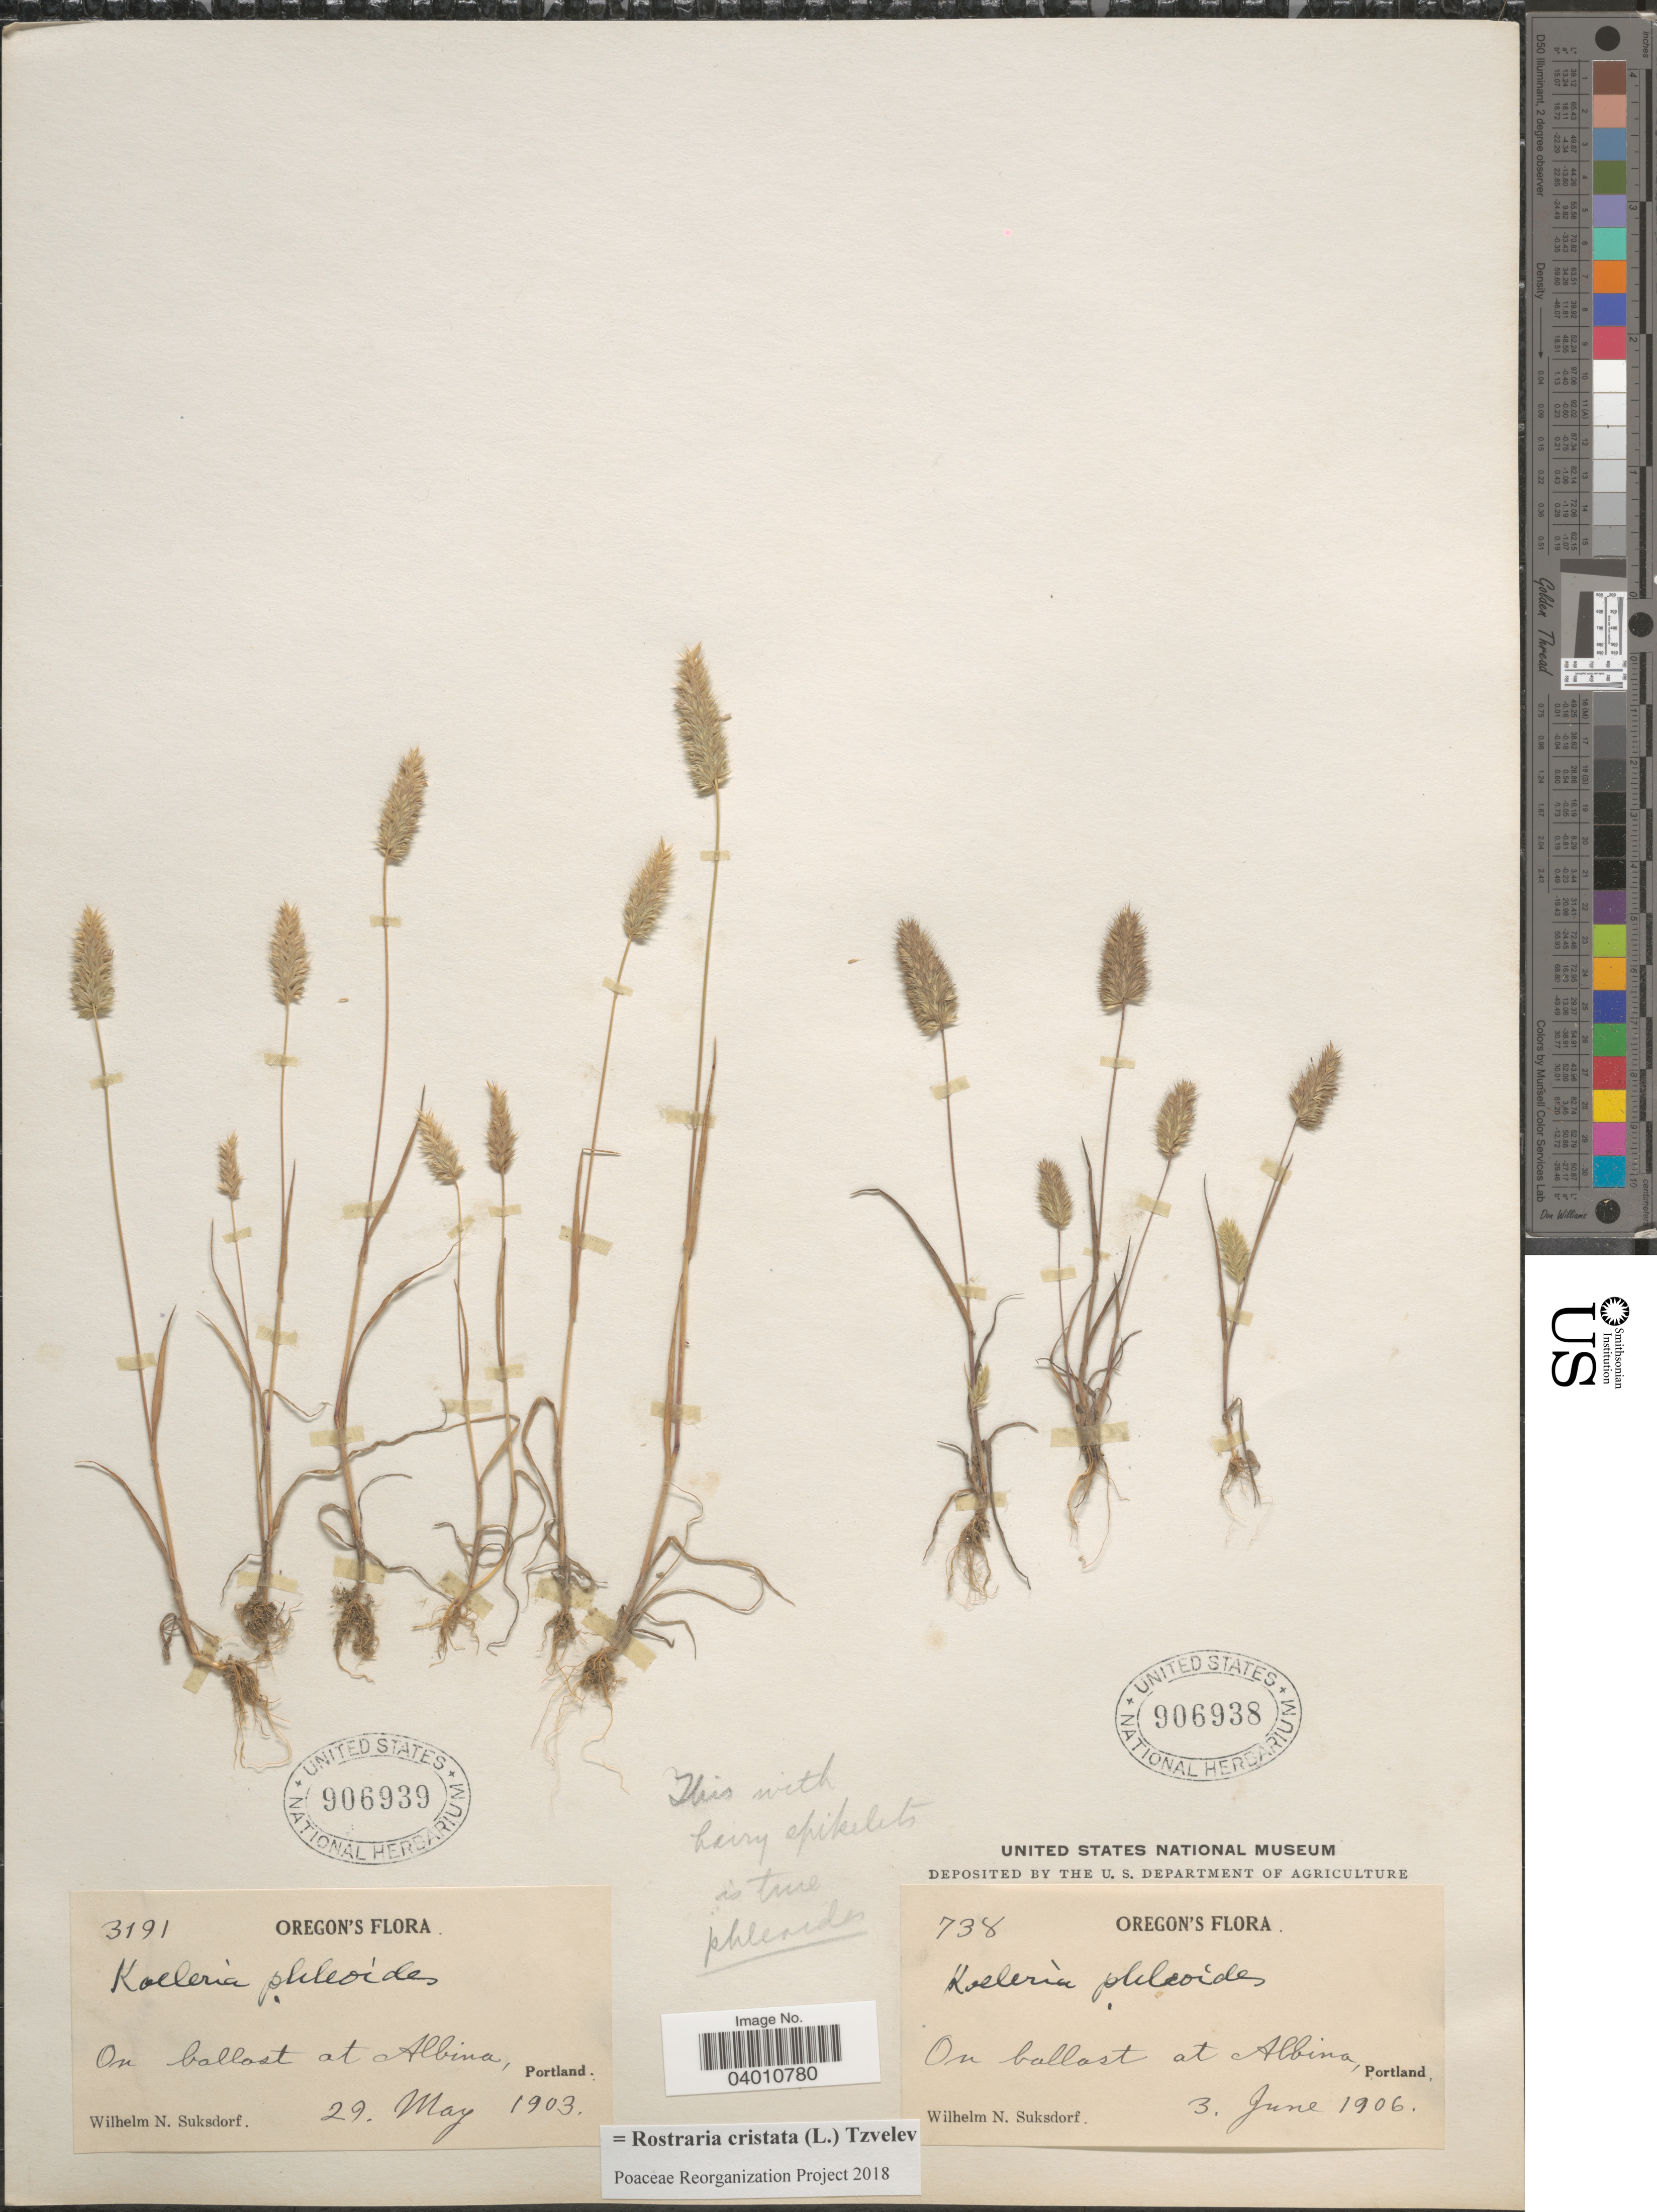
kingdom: Plantae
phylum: Tracheophyta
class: Liliopsida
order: Poales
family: Poaceae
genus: Rostraria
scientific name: Rostraria cristata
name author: (L.) Tzvelev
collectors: W. N. Suksdorf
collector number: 738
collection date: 1906-06-03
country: United States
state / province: Oregon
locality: On ballast at Albina, Portland.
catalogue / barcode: US 906938